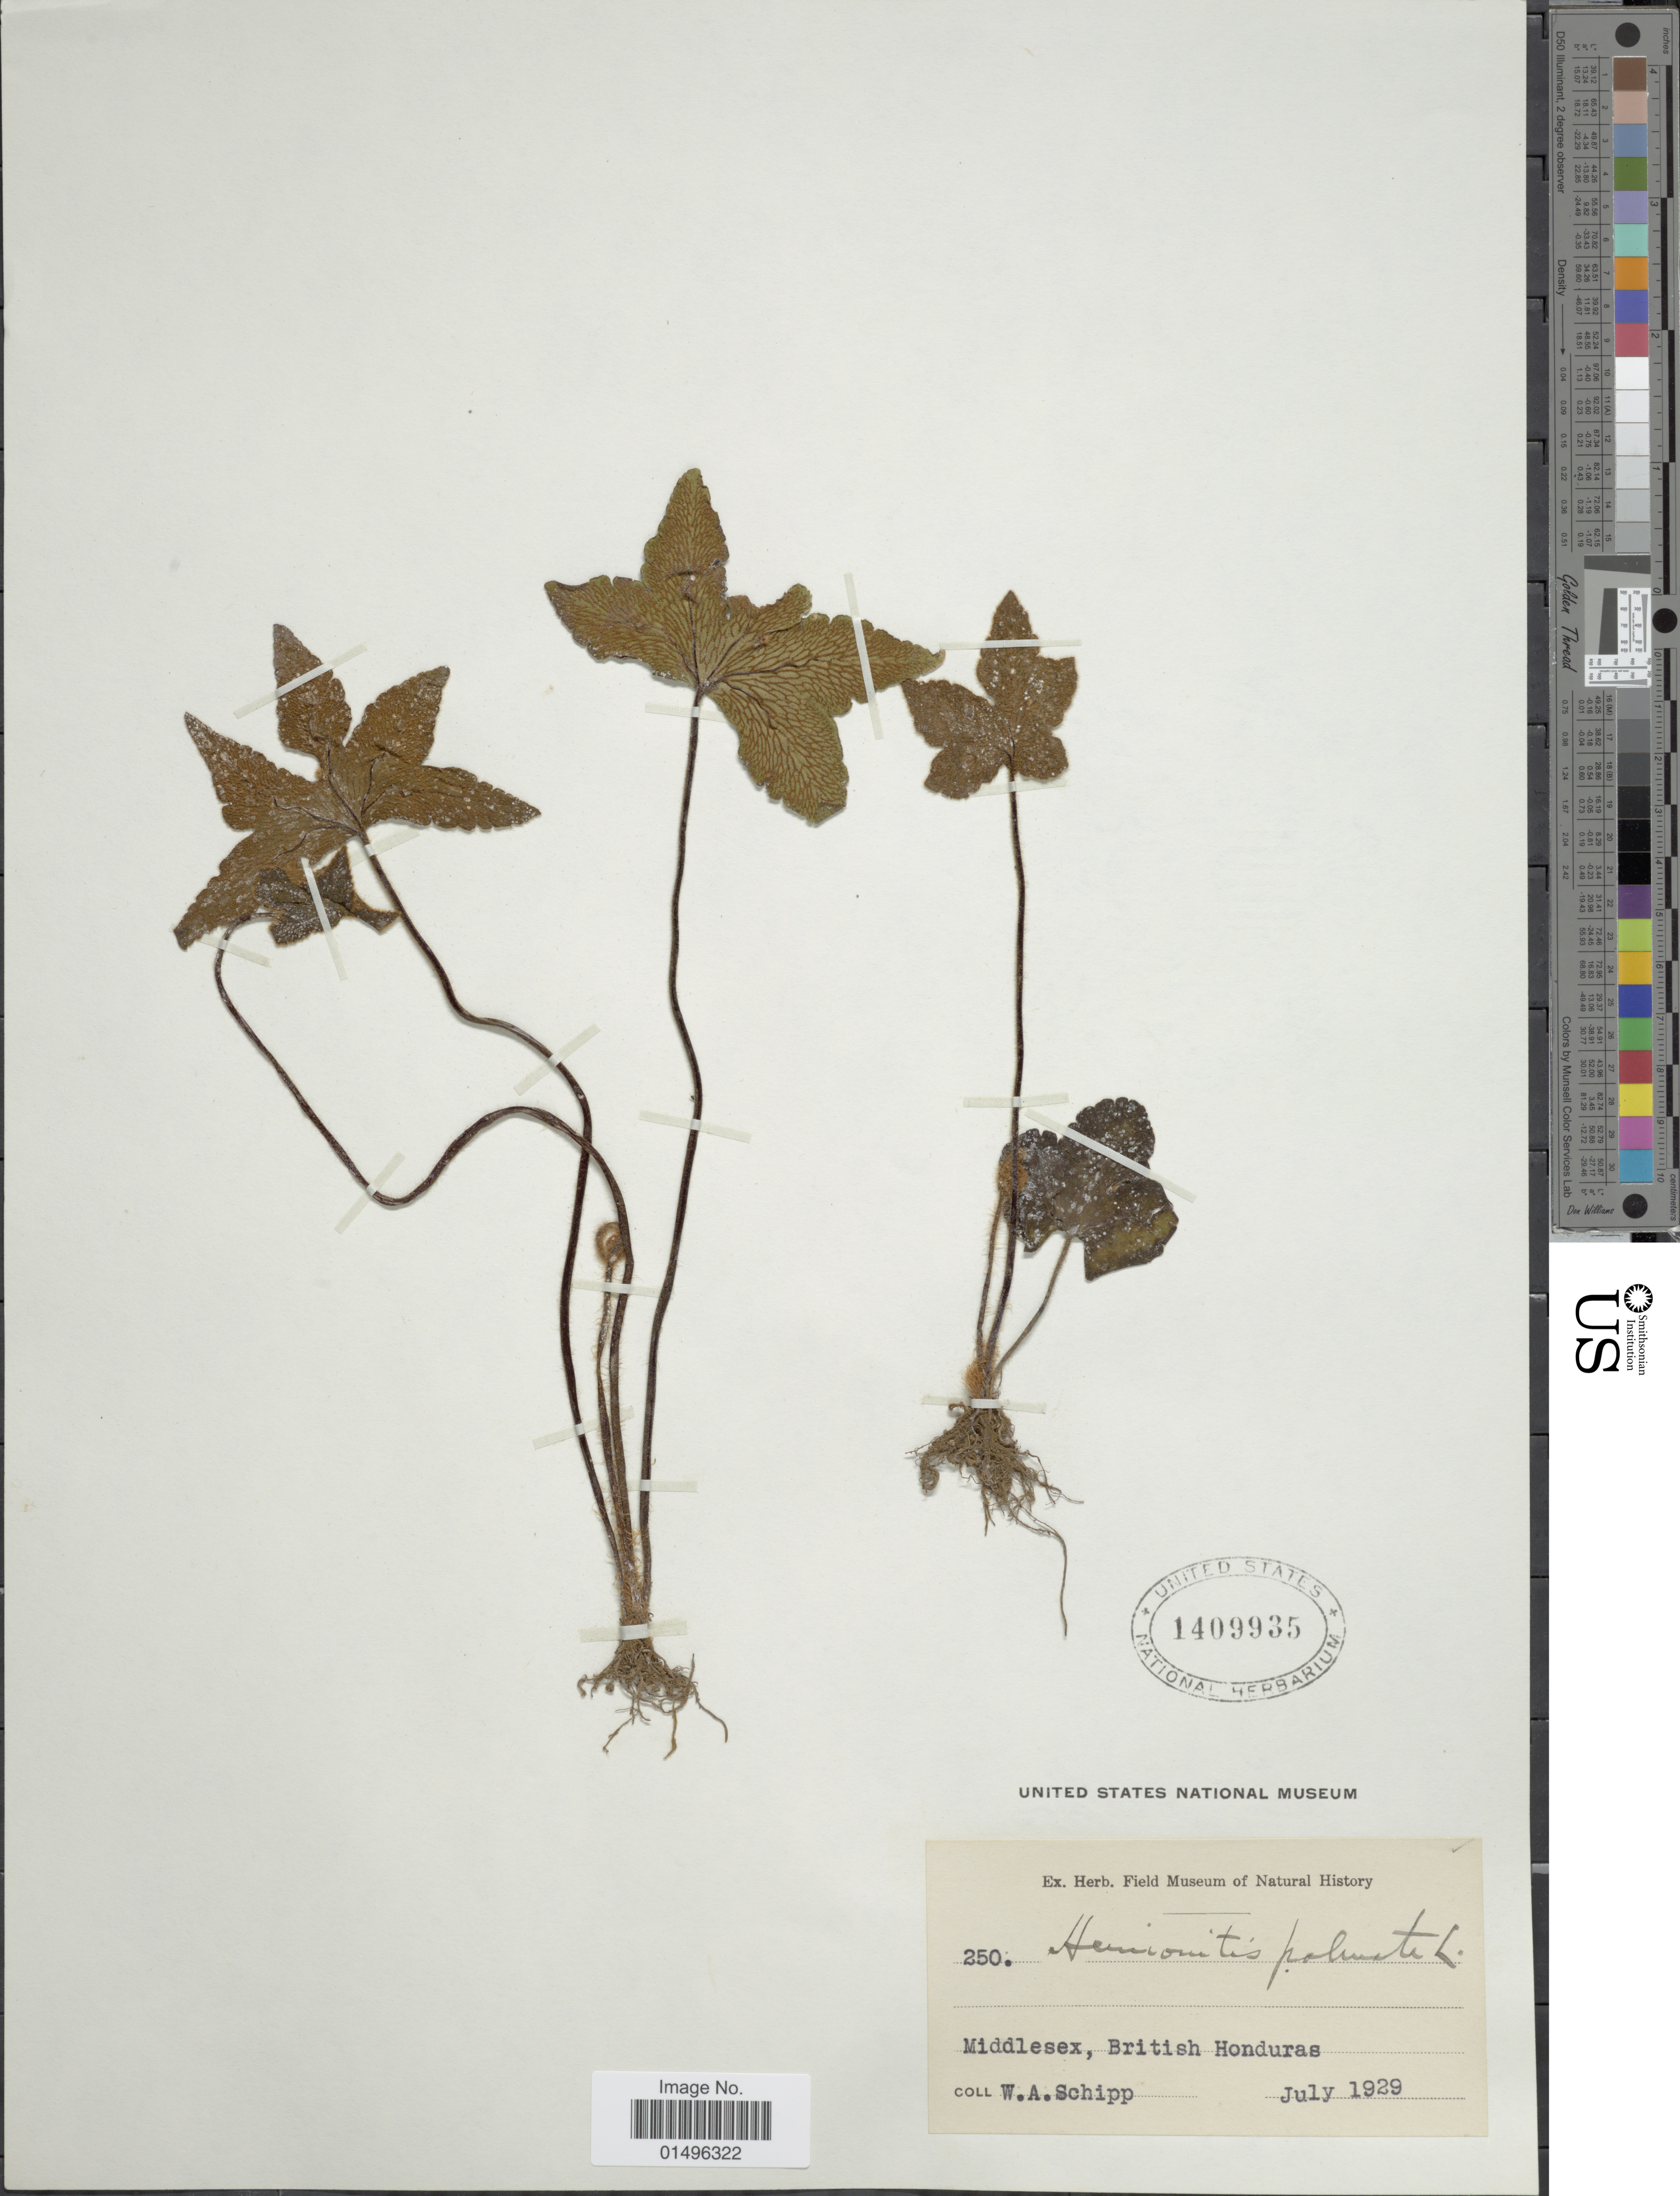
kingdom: Plantae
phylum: Tracheophyta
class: Polypodiopsida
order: Polypodiales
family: Pteridaceae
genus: Hemionitis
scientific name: Hemionitis palmata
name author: L.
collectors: W. Schipp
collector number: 250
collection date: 1929-07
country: Belize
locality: British Honduras, Middlesex.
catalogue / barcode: US 1409935